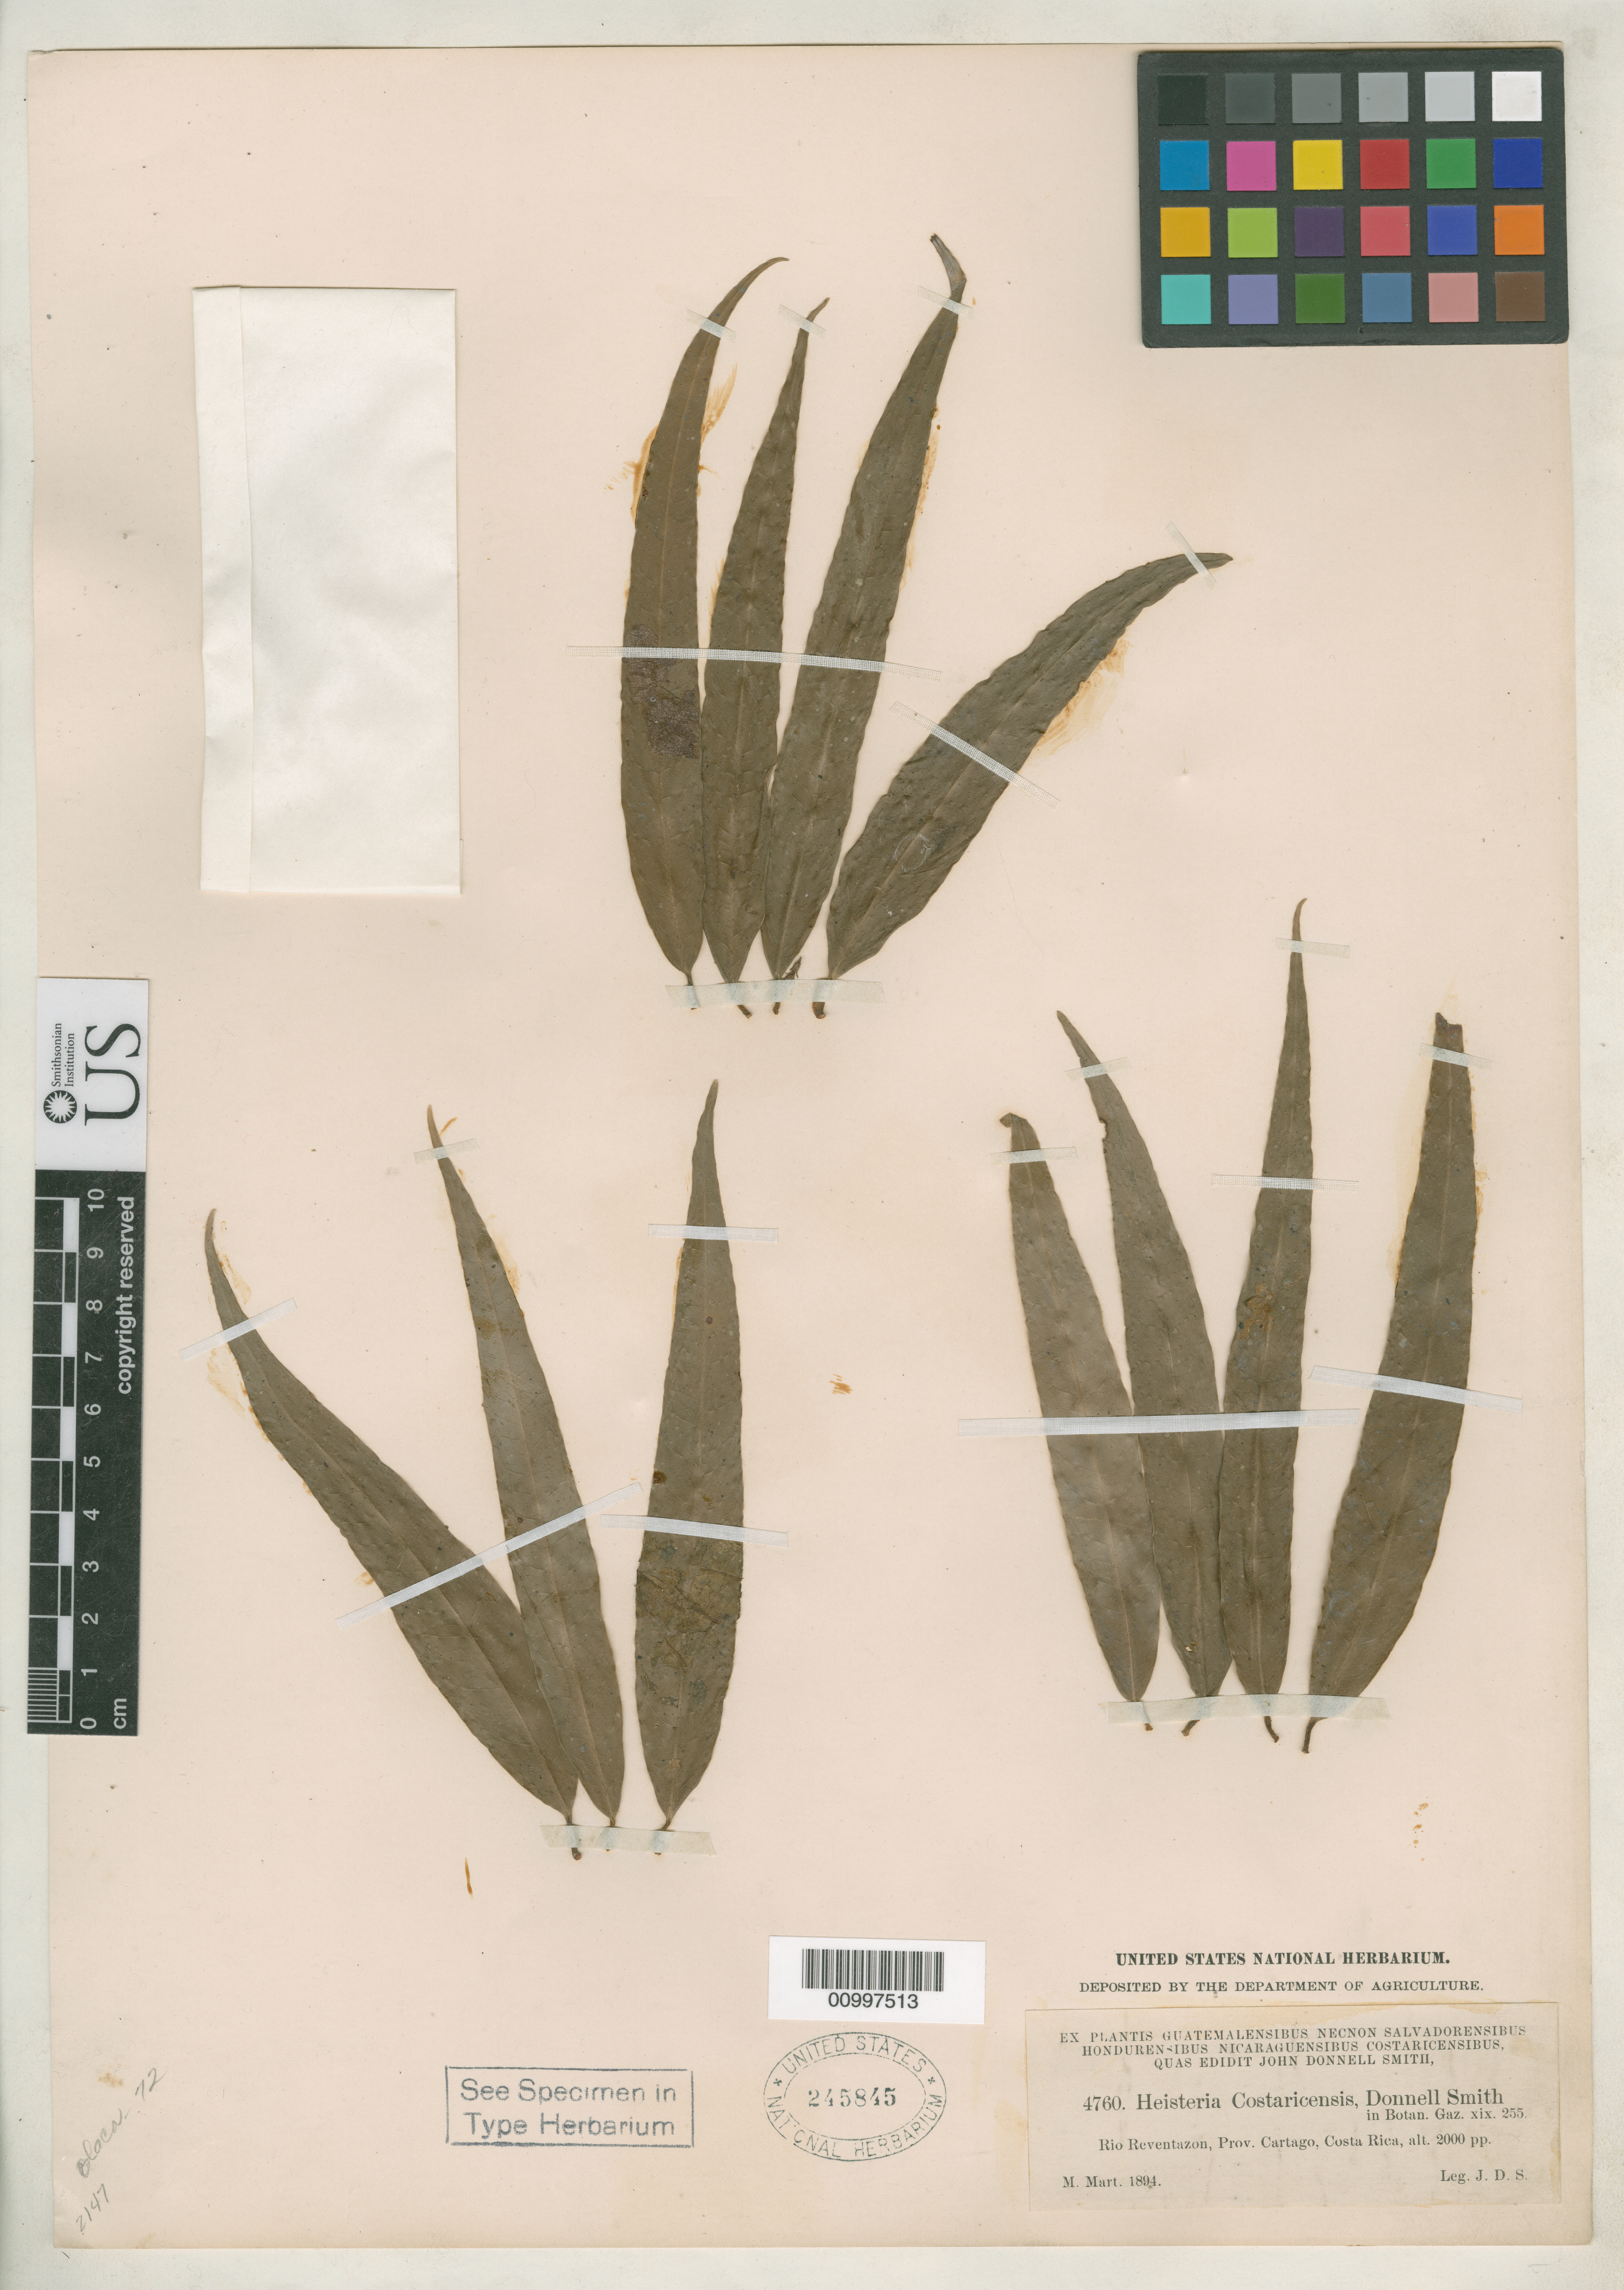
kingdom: Plantae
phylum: Tracheophyta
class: Magnoliopsida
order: Santalales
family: Erythropalaceae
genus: Heisteria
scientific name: Heisteria costaricensis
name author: Donn. Sm.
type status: Isotype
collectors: J. Donnell Smith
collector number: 4760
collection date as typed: Mar 1894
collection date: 1894-03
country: Costa Rica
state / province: Cartago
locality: Rio Reventazon, Province Cartago.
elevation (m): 610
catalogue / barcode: US 245845